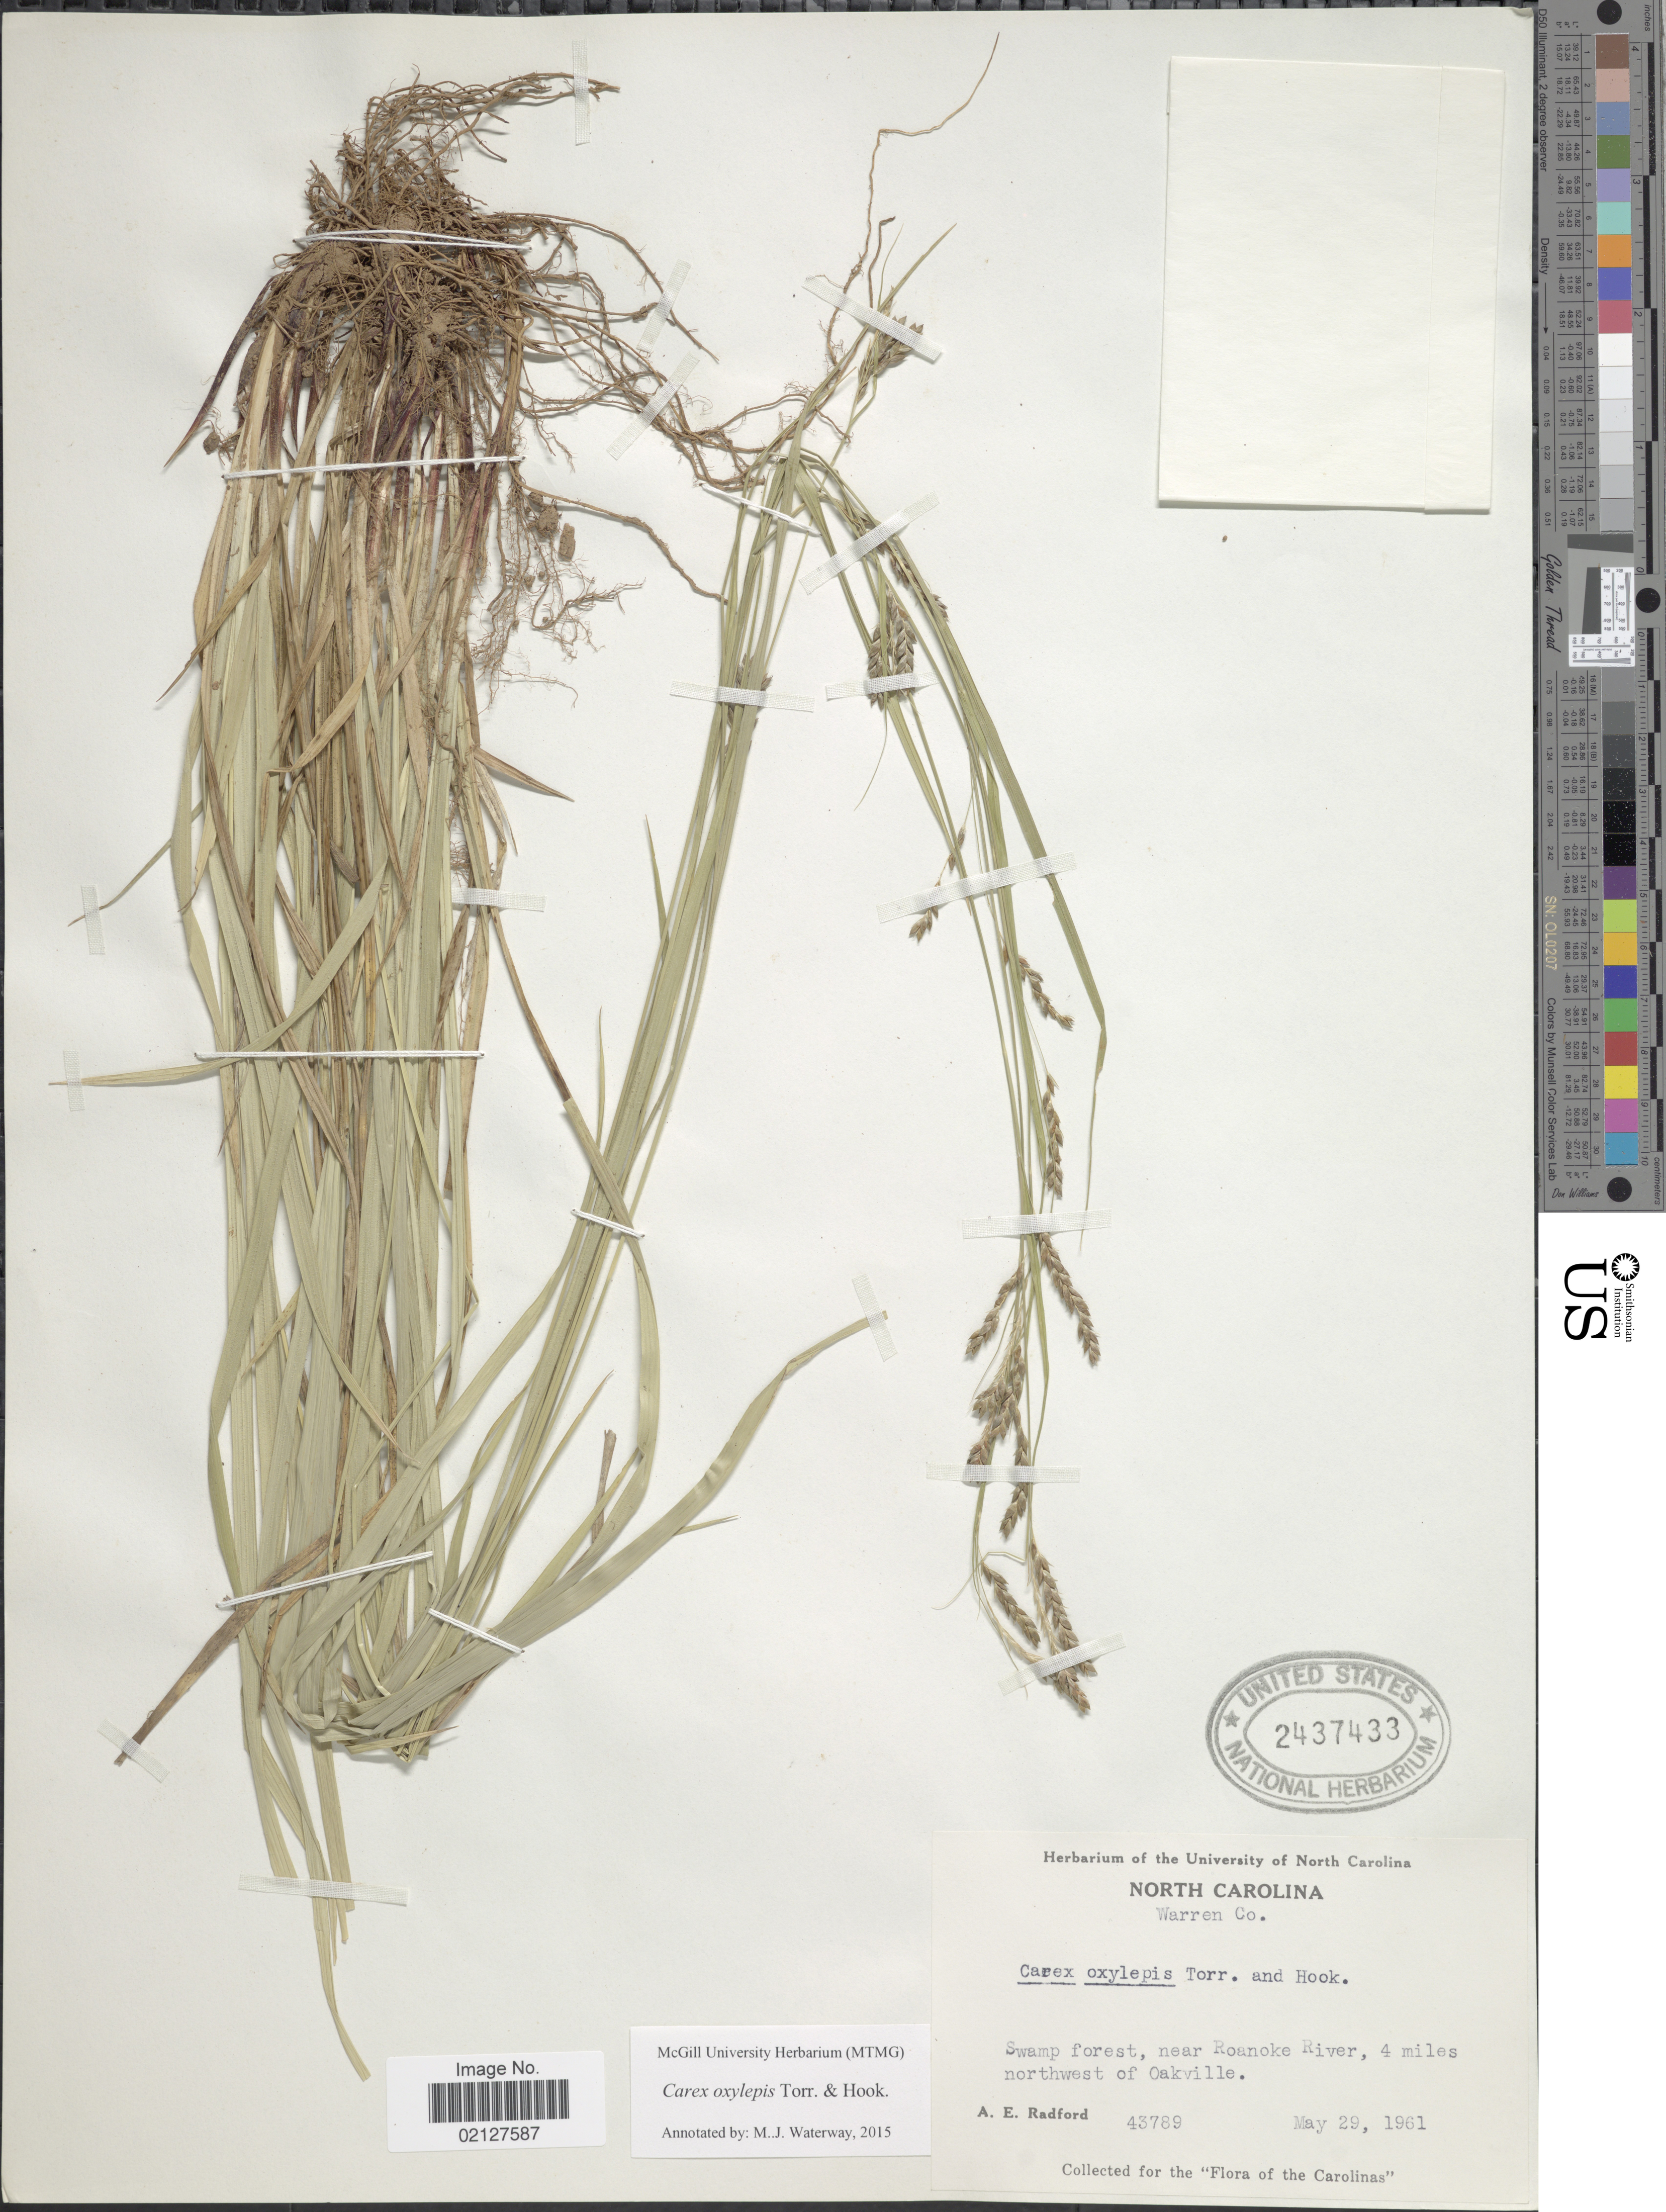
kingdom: Plantae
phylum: Tracheophyta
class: Liliopsida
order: Poales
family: Cyperaceae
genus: Carex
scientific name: Carex oxylepis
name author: Torr. & Hook.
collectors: A. E. Radford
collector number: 43789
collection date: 1961-05-29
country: United States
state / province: North Carolina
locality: Warren Co. near Roanoke River, 4 miles northwest of Oakville.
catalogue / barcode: US 2437433